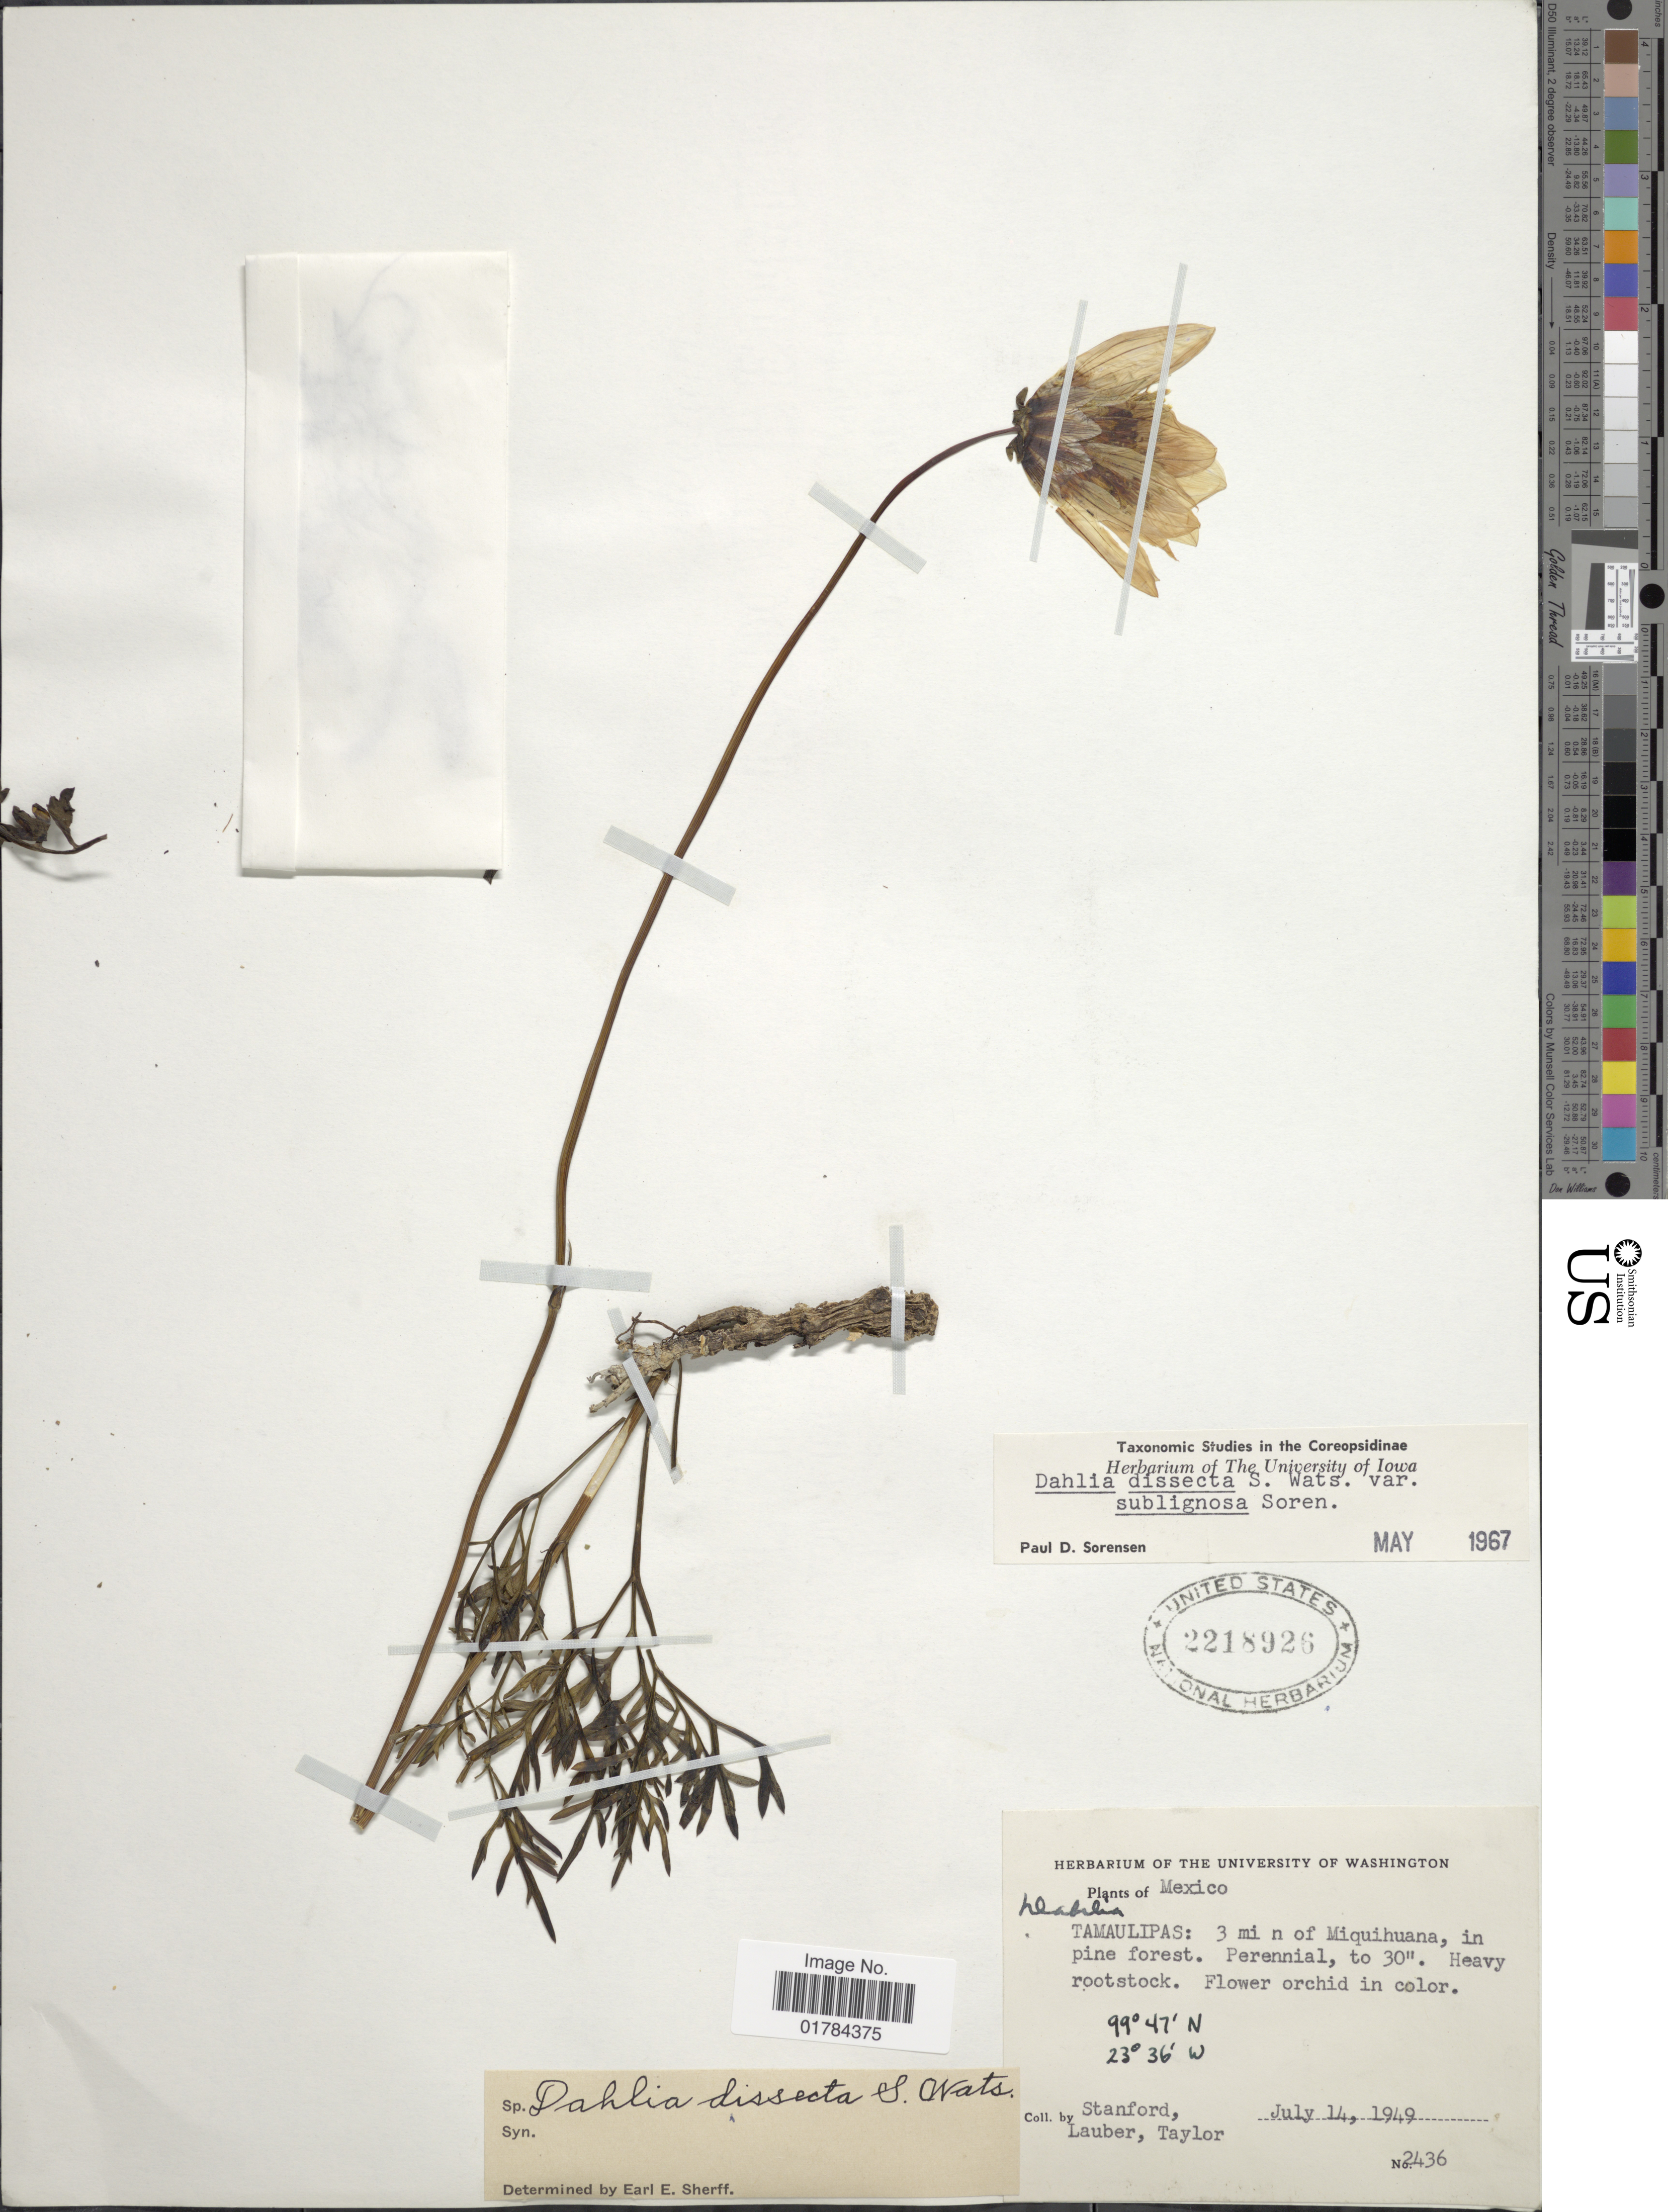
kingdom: Plantae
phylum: Tracheophyta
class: Magnoliopsida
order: Asterales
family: Asteraceae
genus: Dahlia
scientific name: Dahlia dissecta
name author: S. Watson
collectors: -. Stanford, Lauber, -- & -- Taylor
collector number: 2436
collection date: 1949-07-14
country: Mexico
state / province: Tamaulipas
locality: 3 mi N of Miquihuana in miquihuana in mixed 2 and 3 needle pine forest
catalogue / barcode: US 2218926